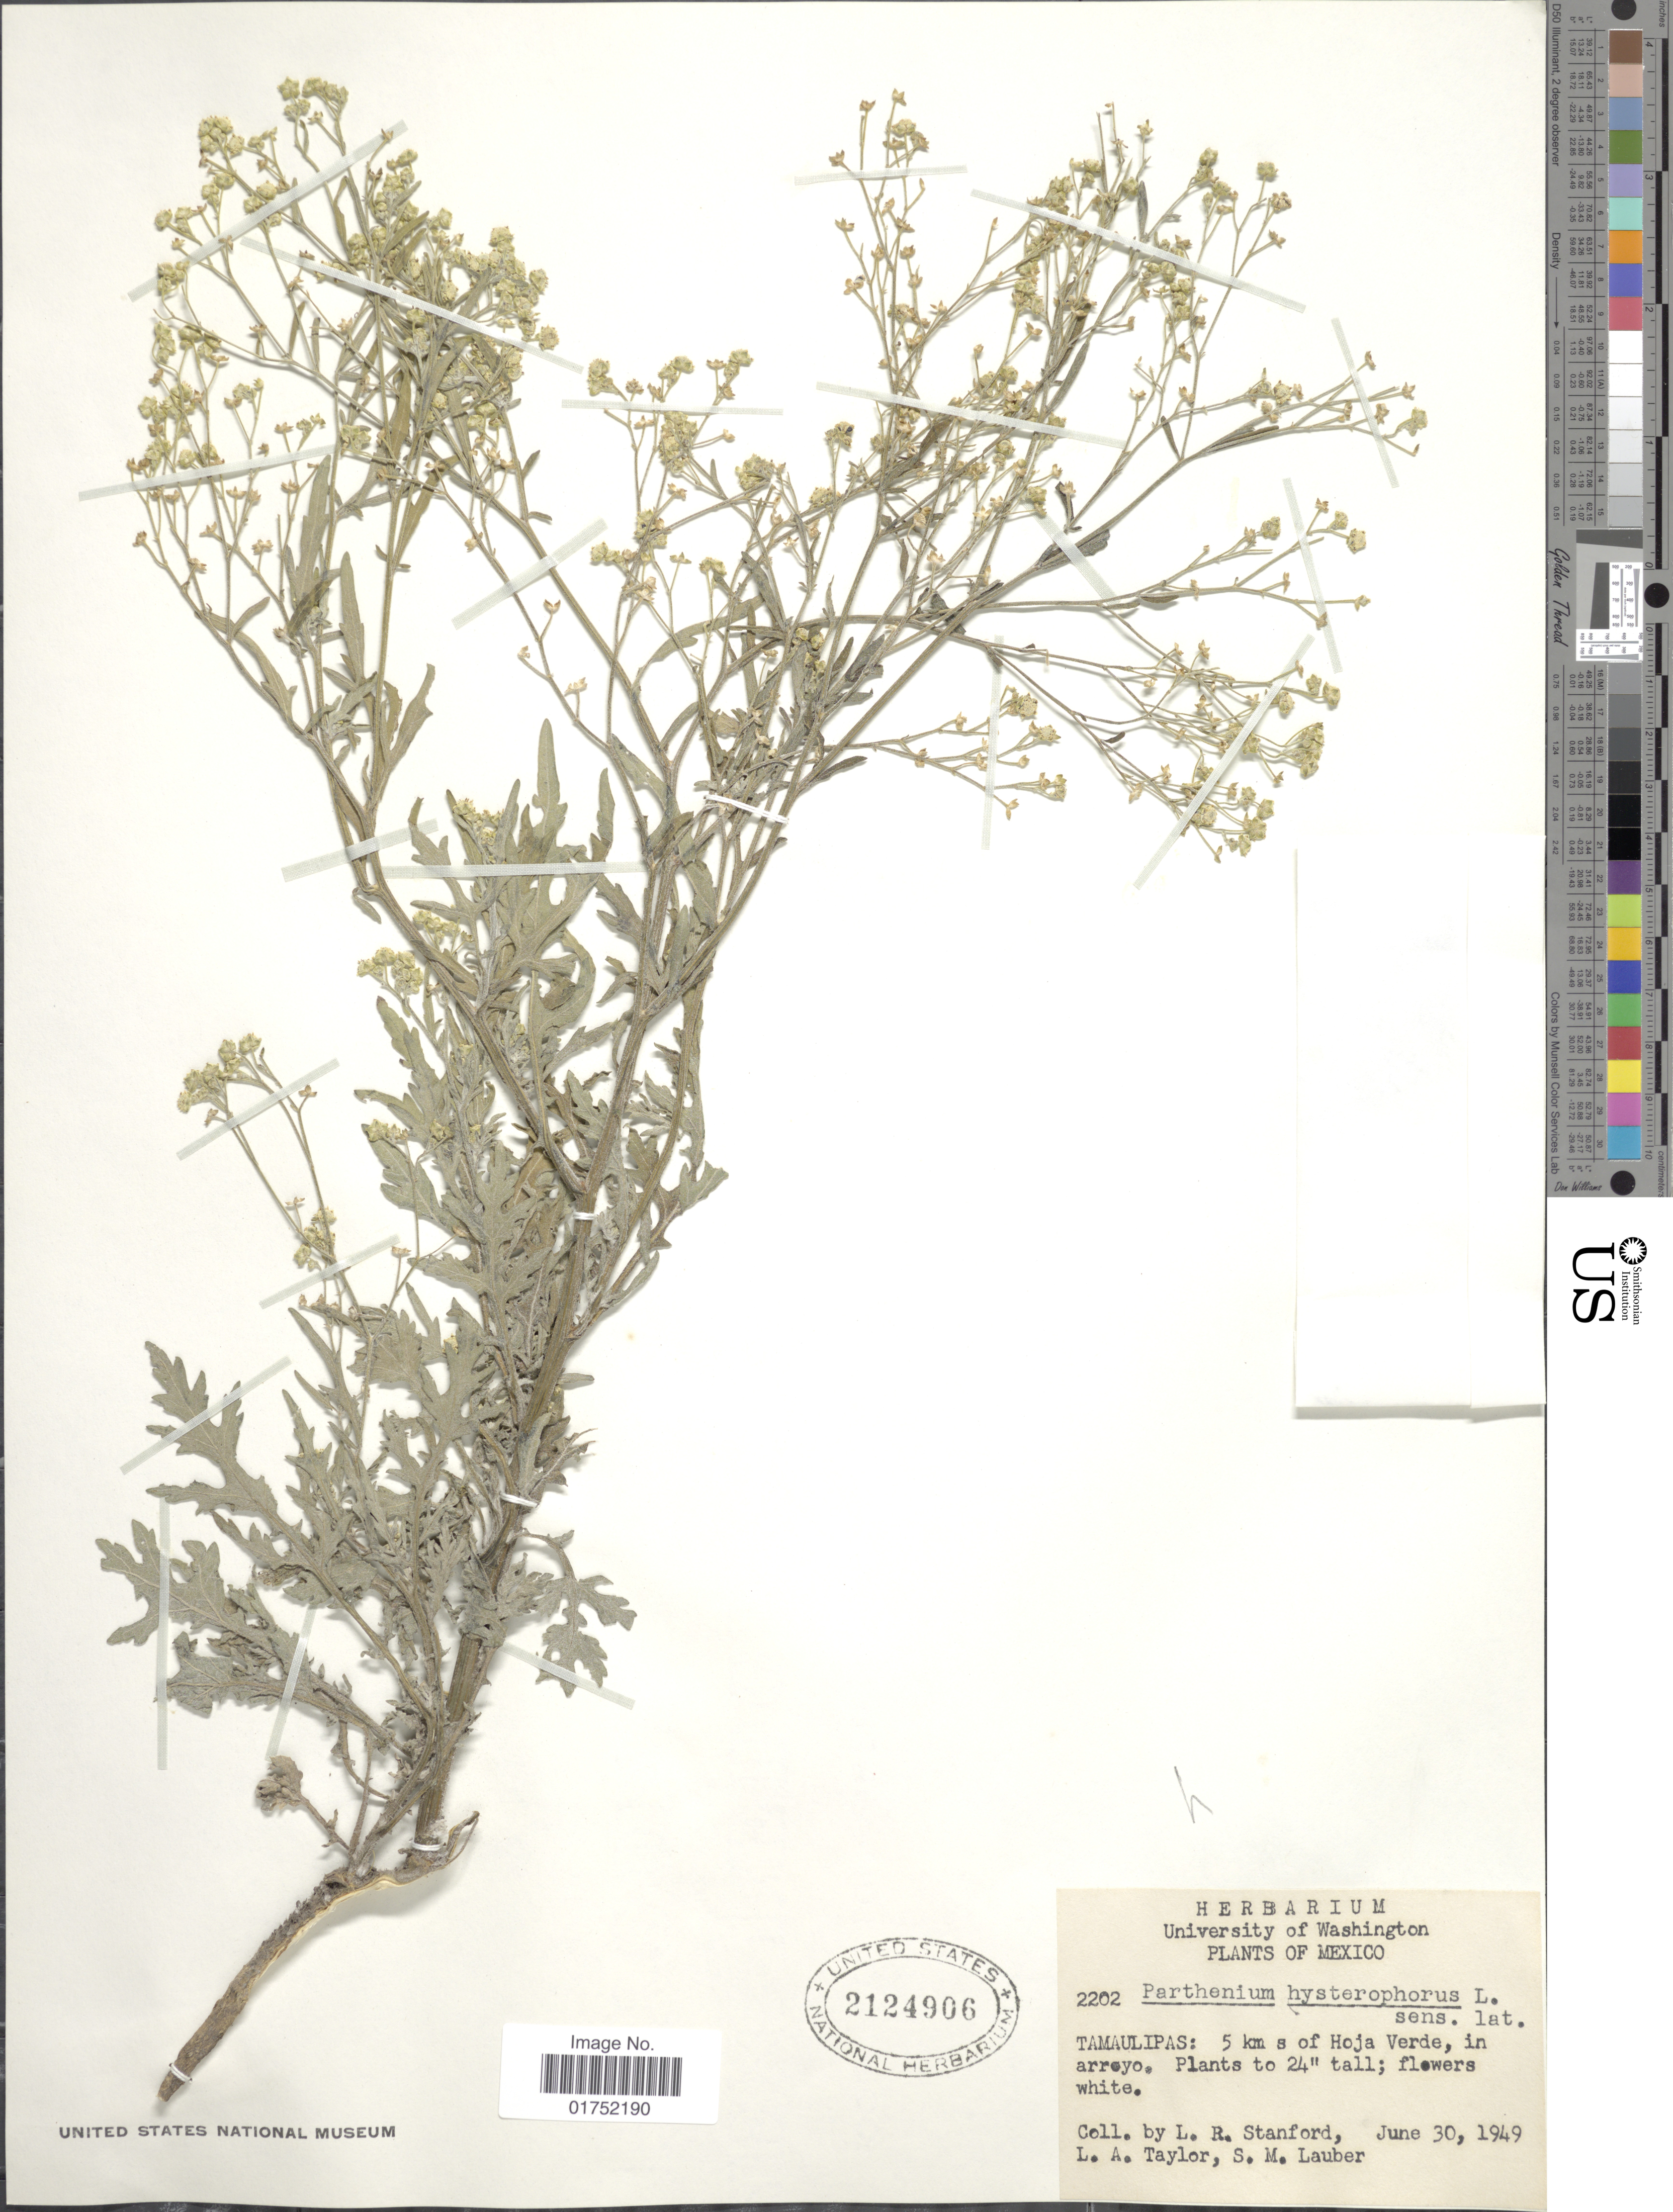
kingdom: Plantae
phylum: Tracheophyta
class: Magnoliopsida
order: Asterales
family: Asteraceae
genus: Parthenium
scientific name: Parthenium hysterophorus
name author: L.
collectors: L. R. Stanford, L. A. Taylor & S. M. Lauber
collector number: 2202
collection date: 1949-06-30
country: Mexico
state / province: Tamaulipas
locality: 5 km s of Hoja Verde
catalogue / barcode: US 2124906